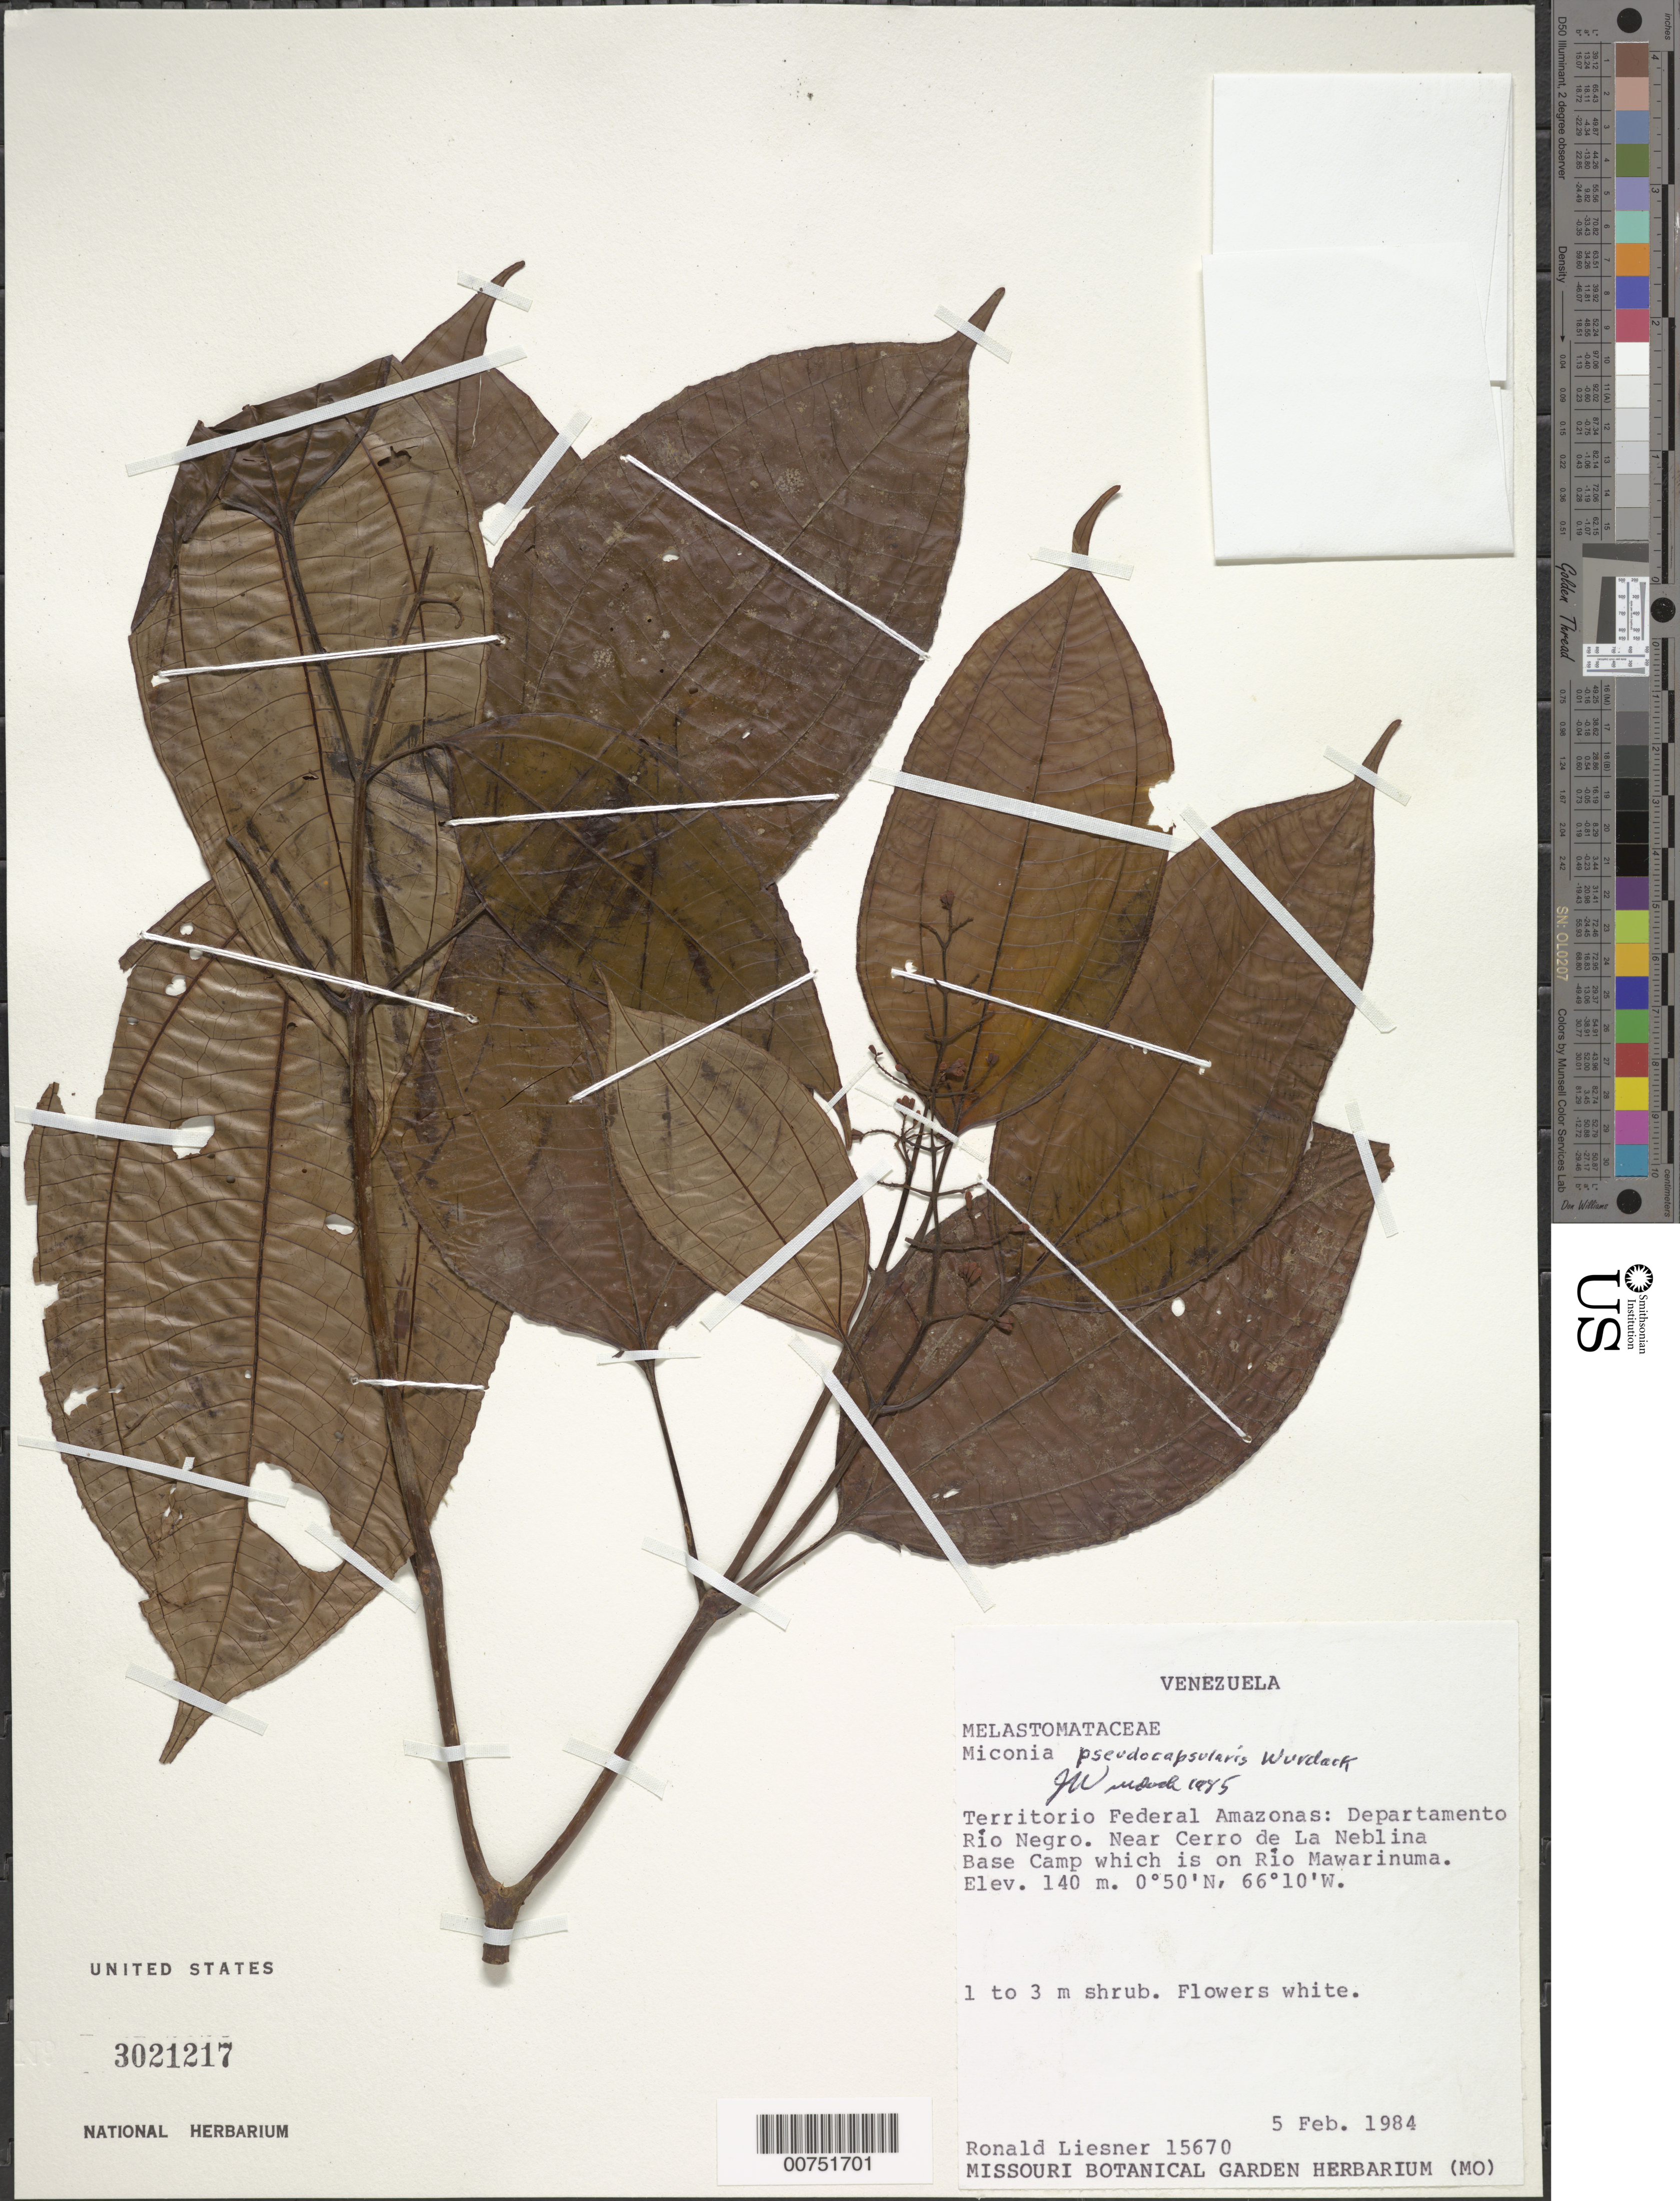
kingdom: Plantae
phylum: Tracheophyta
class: Magnoliopsida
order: Myrtales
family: Melastomataceae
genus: Miconia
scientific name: Miconia pseudocapsularis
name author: Wurdack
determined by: Wurdack, John J., (US), US (UNITED STATES)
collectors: R. L. Liesner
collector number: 15670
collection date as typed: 5-Feb-84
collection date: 1984-02-05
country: Venezuela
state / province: Amazonas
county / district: Río Negro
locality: Cerro de La Neblina Base Camp, close to, on Río Mawarinuma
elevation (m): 140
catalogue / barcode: US 3021217